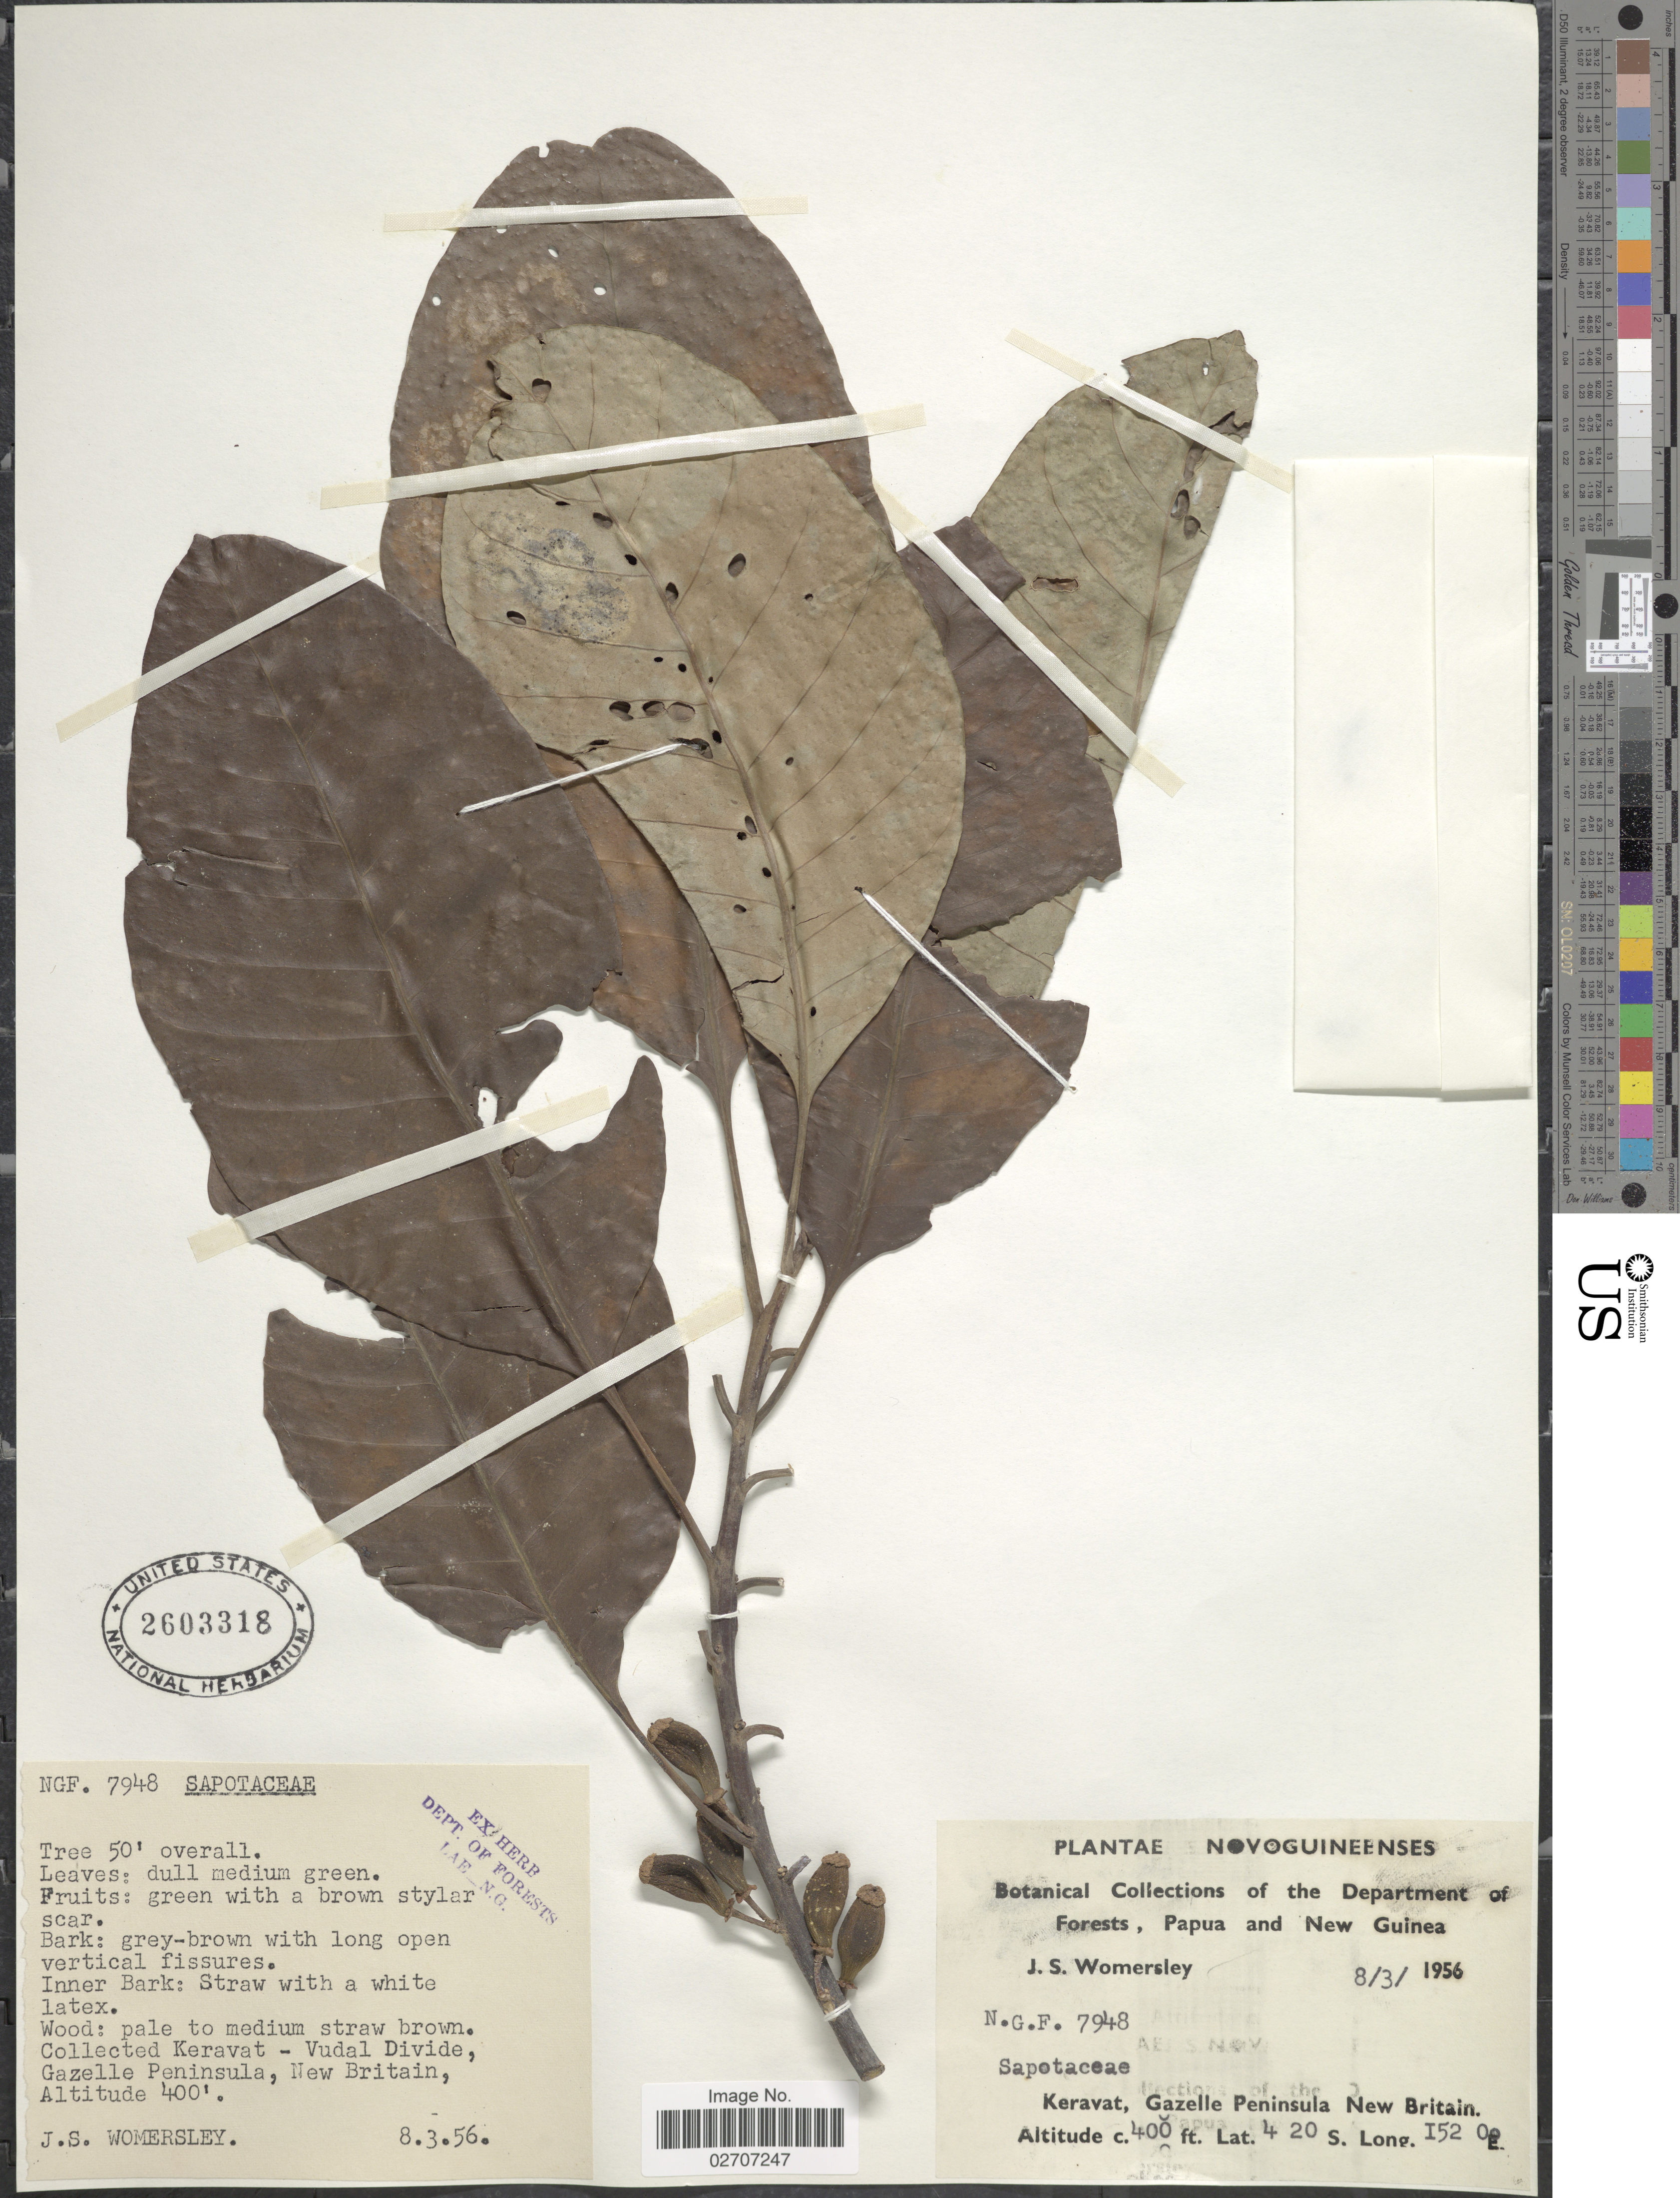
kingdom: Plantae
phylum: Tracheophyta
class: Magnoliopsida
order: Ericales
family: Sapotaceae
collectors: J. S. Womersley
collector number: N.G.F. 7948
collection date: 1956-03-08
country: Papua New Guinea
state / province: East New Britain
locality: Keravat - Vudal Divide, Gazelle Peninsula, New Britain.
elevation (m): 122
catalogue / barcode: US 2603318